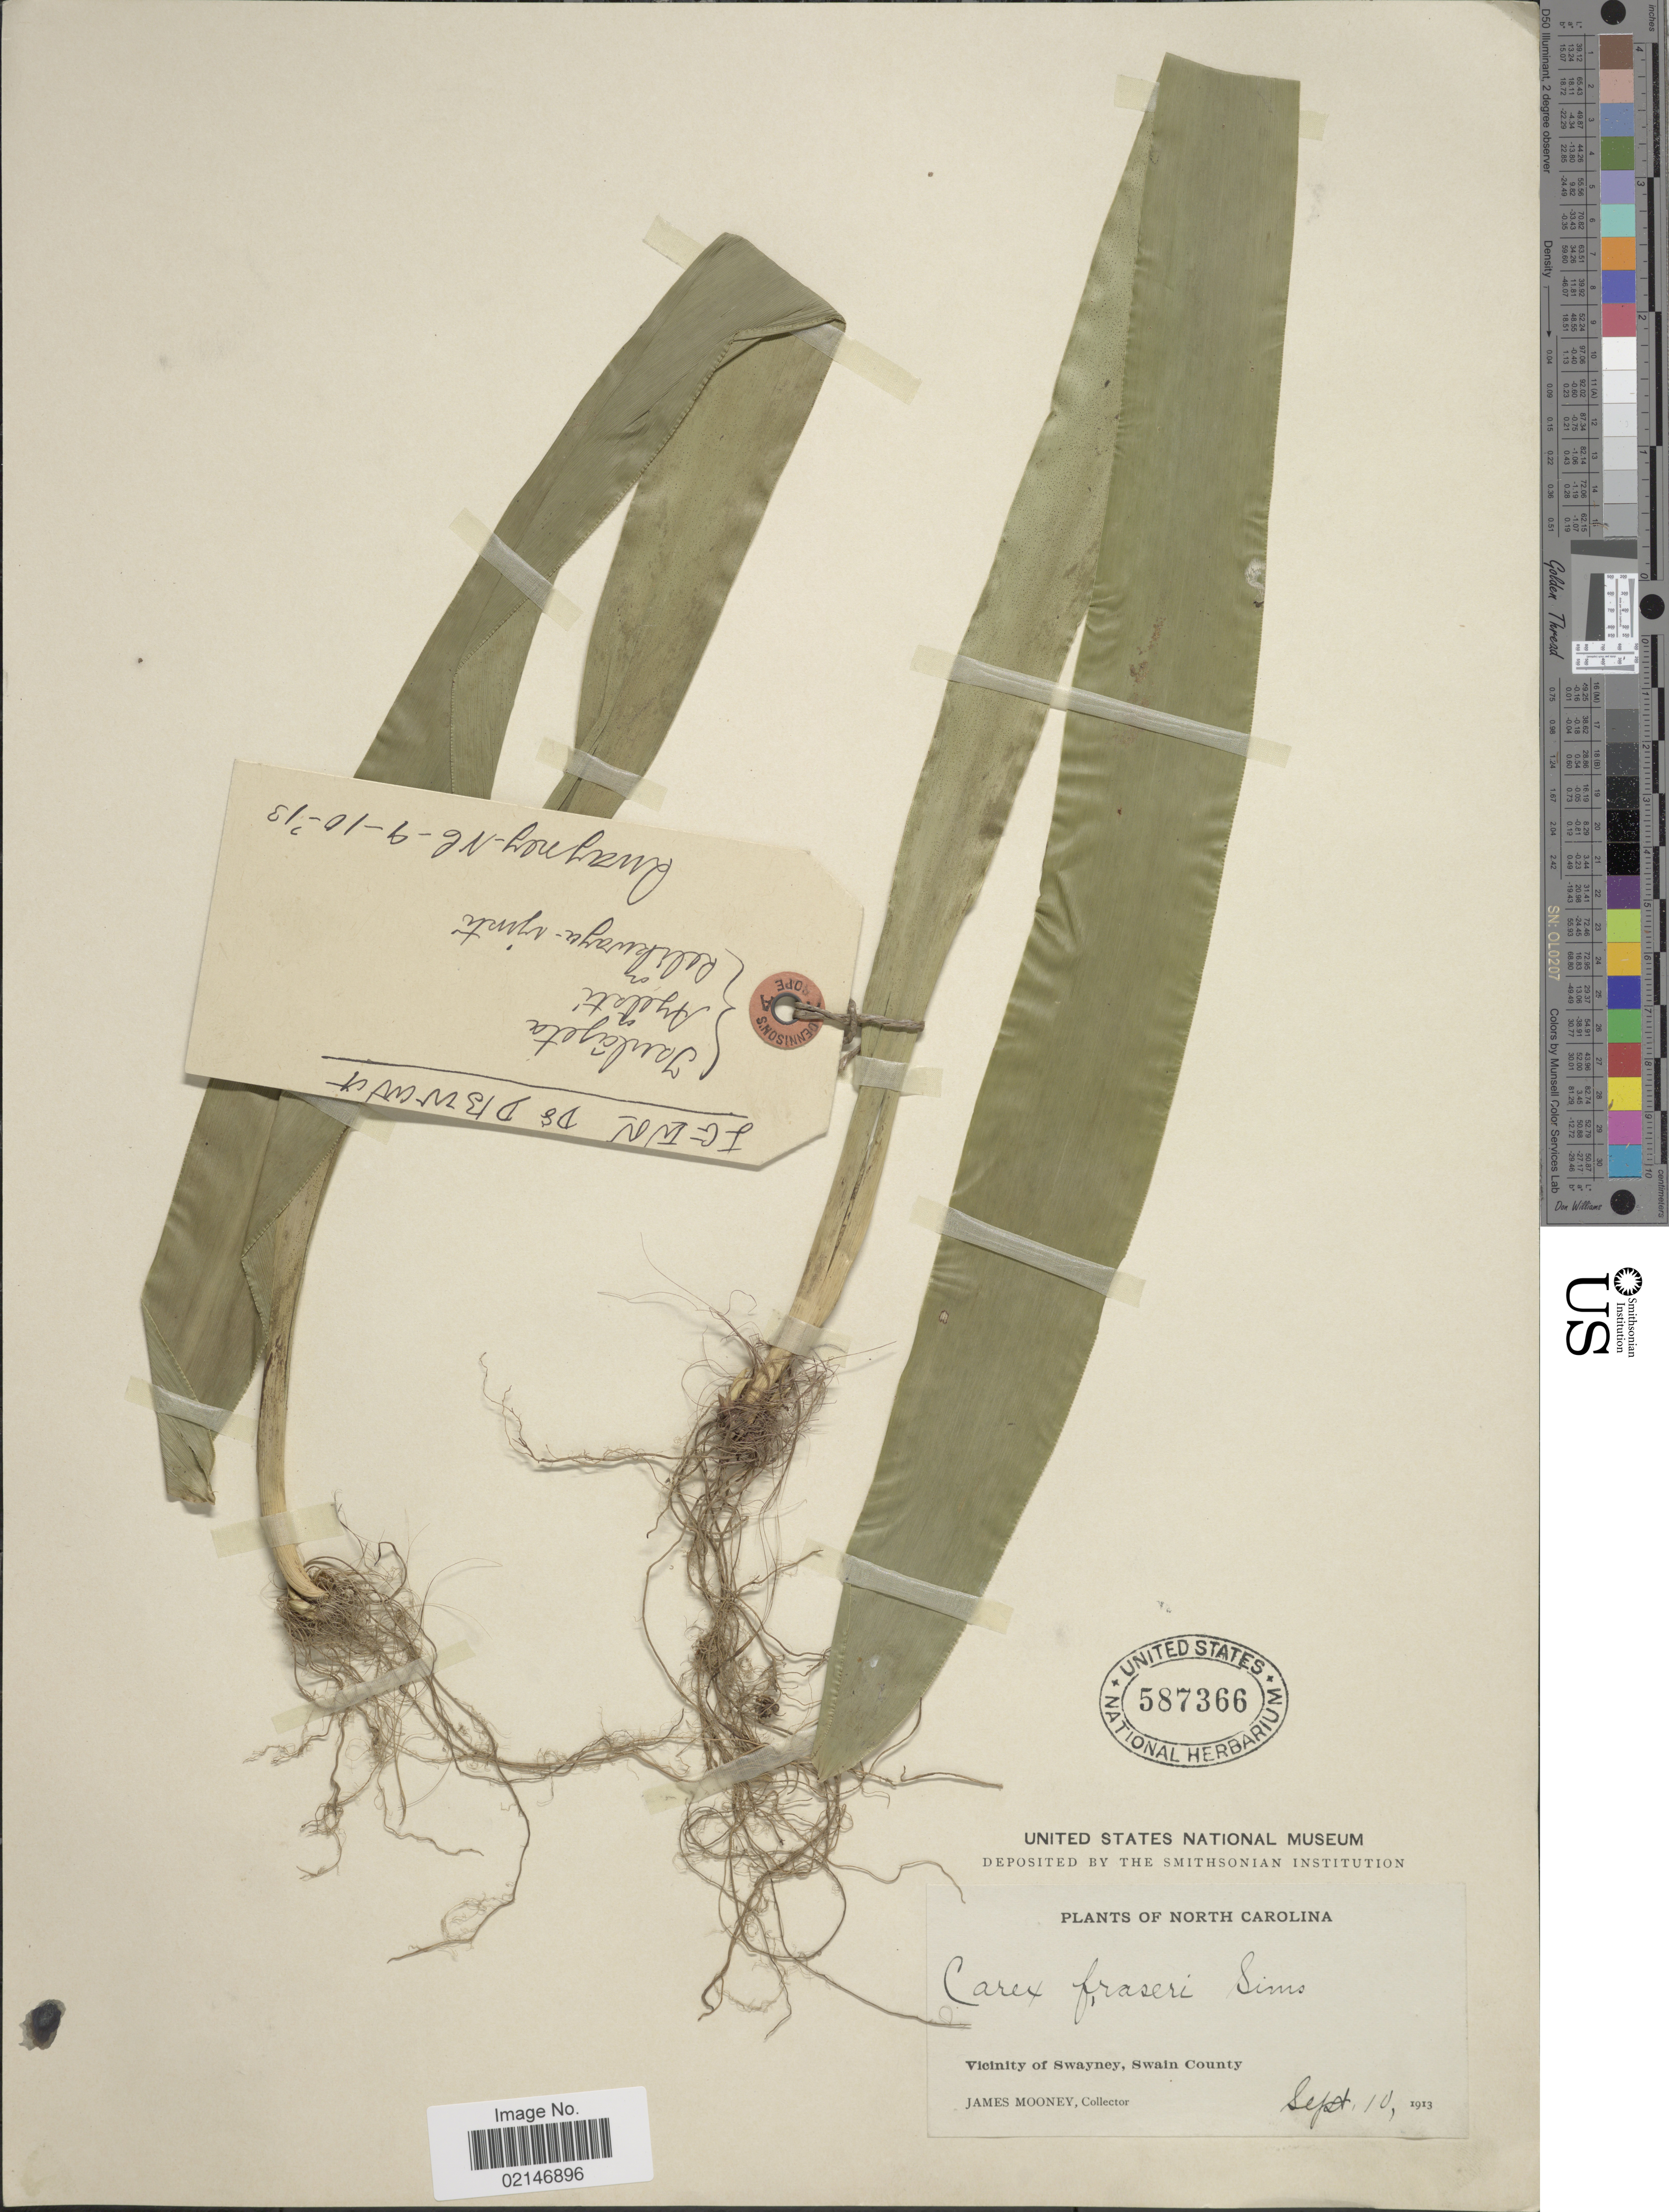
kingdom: Plantae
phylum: Tracheophyta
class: Liliopsida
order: Poales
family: Cyperaceae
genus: Carex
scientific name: Carex fraseriana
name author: Ker Gawl.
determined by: Strong, Mark T., (BOT), Smithsonian Institution - National Museum of Natural History (UNITED STATES)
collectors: J. Mooney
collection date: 1913-09-10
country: United States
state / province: North Carolina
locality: Vicinity of Swayney, Swain County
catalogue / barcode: US 587366